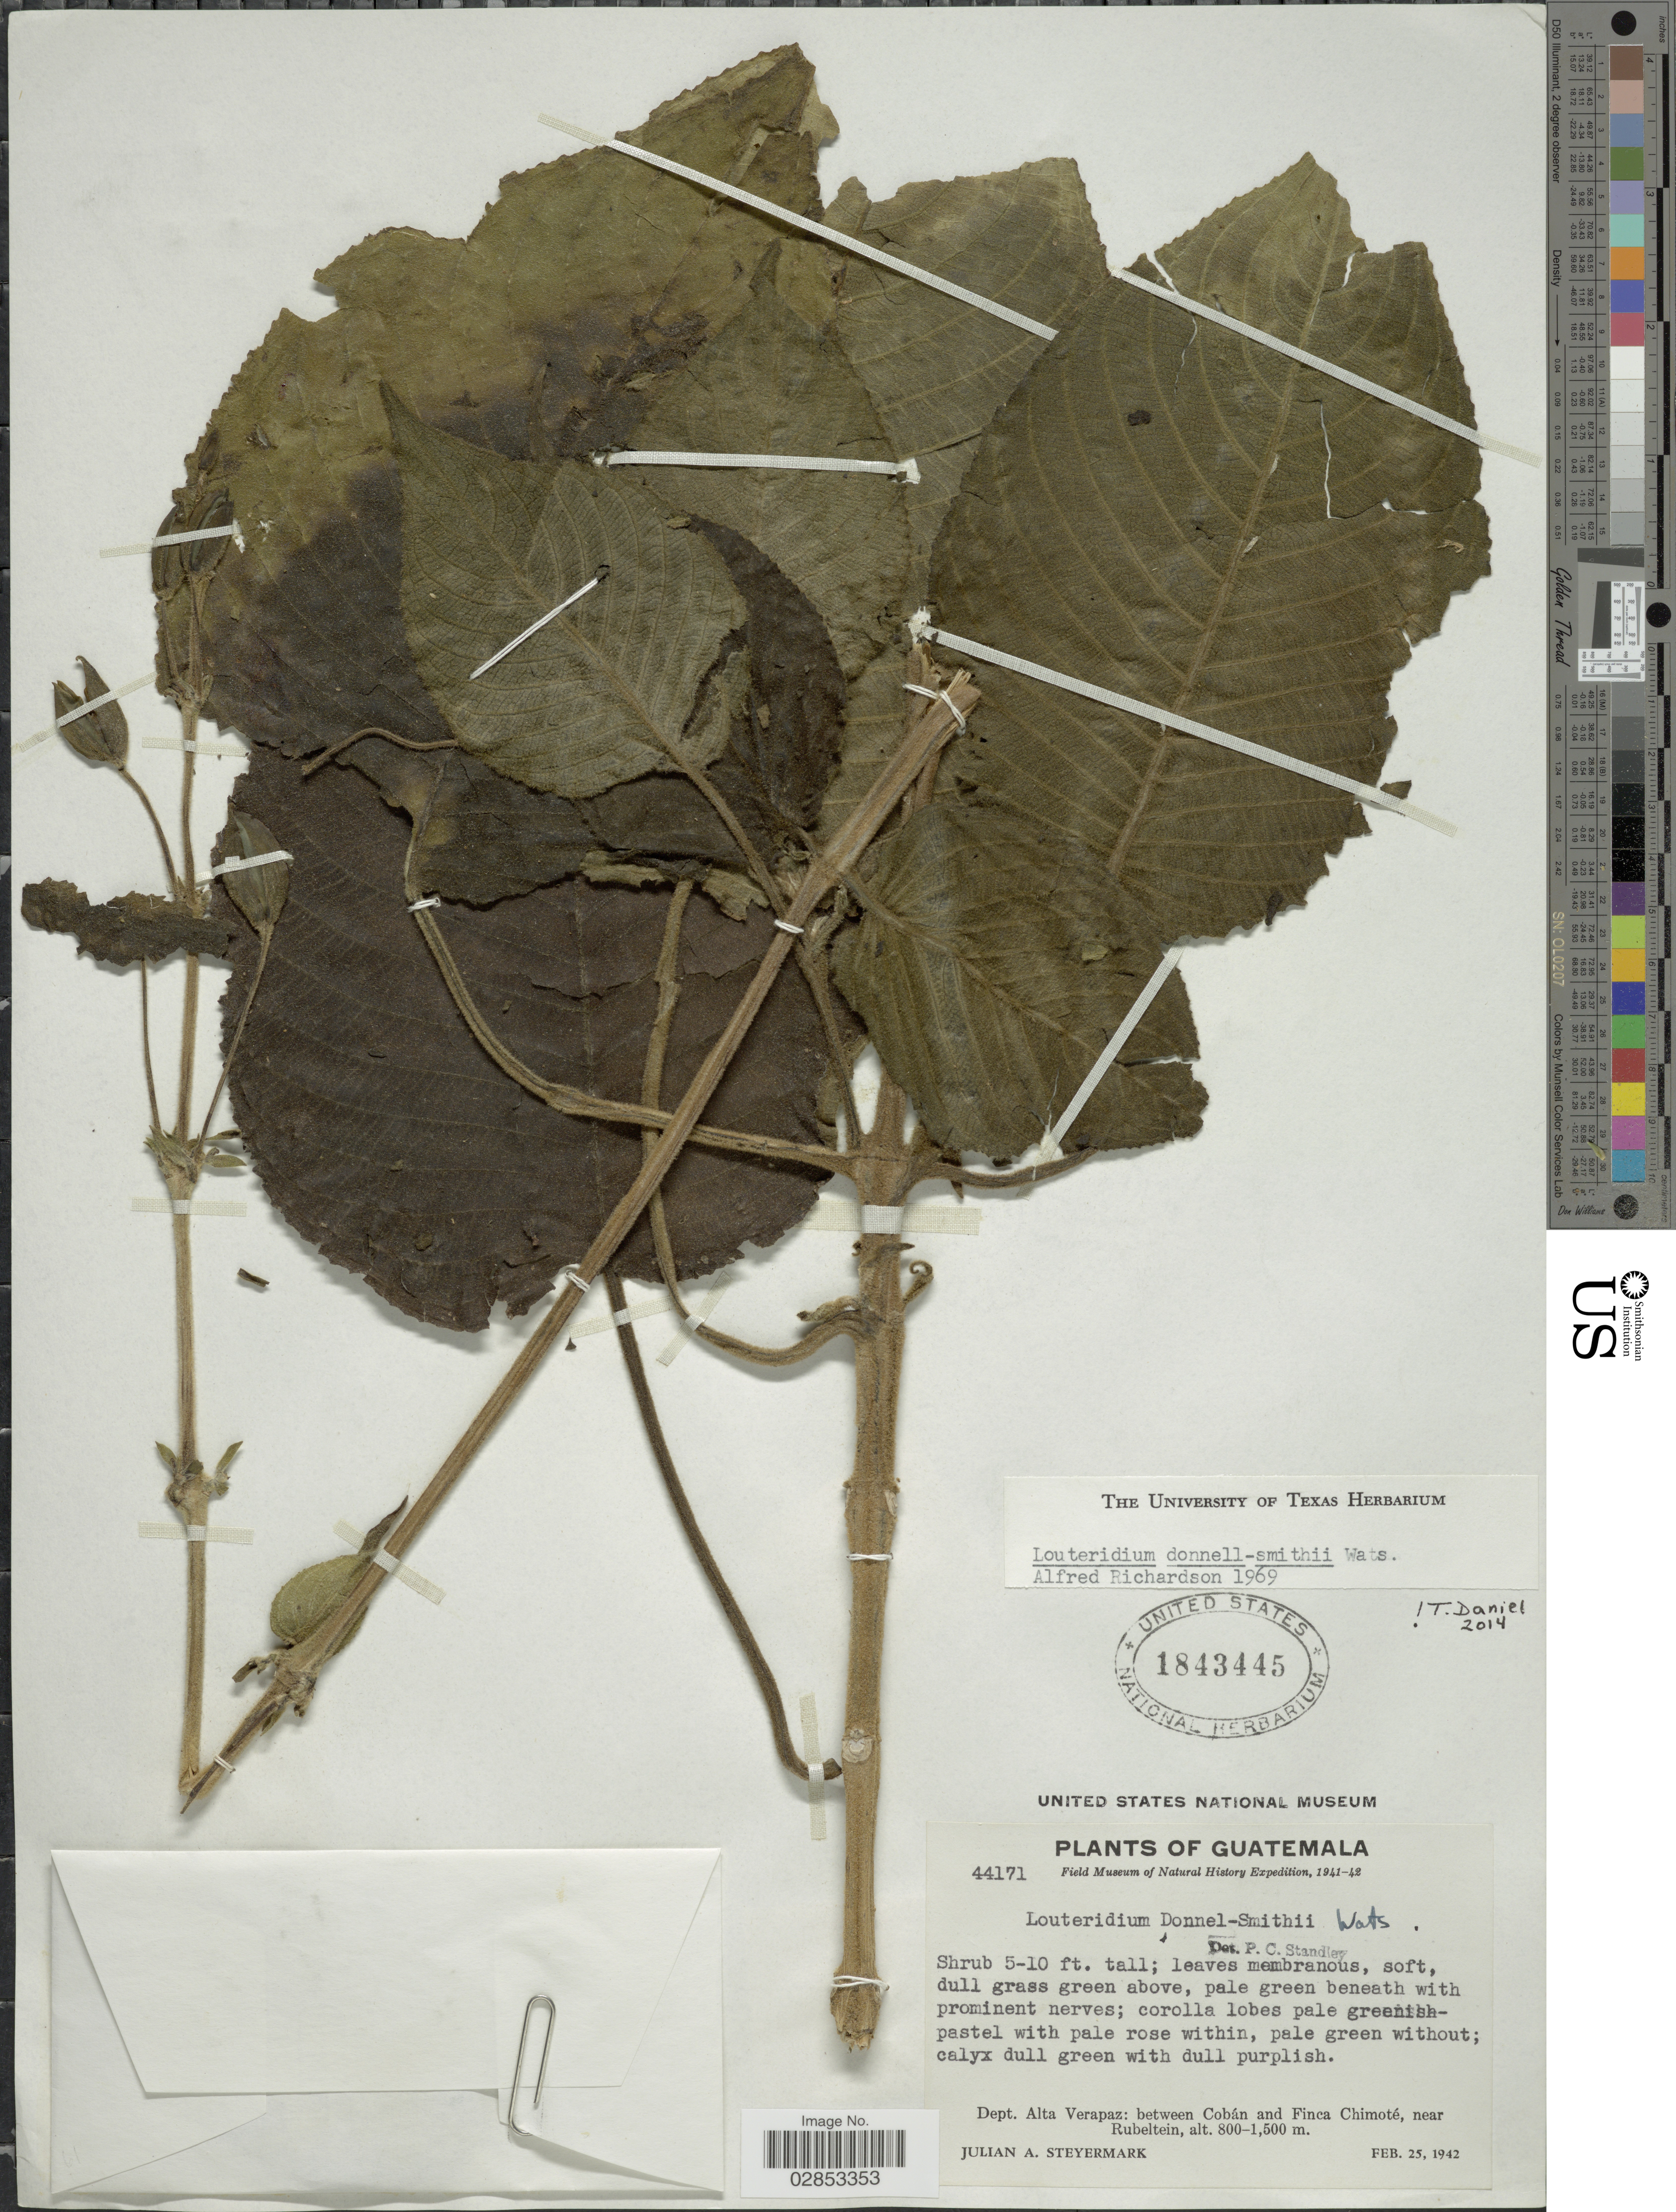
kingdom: Plantae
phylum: Tracheophyta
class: Magnoliopsida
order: Lamiales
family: Acanthaceae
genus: Louteridium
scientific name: Louteridium donnell-smithii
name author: S. Watson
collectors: J. Steyermark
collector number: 44171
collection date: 1942-02-25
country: Guatemala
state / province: Alta Verapaz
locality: Dept. Alta Verapaz: between Cobán and Finca Chimoté, near Rubeltein.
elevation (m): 800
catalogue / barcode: US 1843445